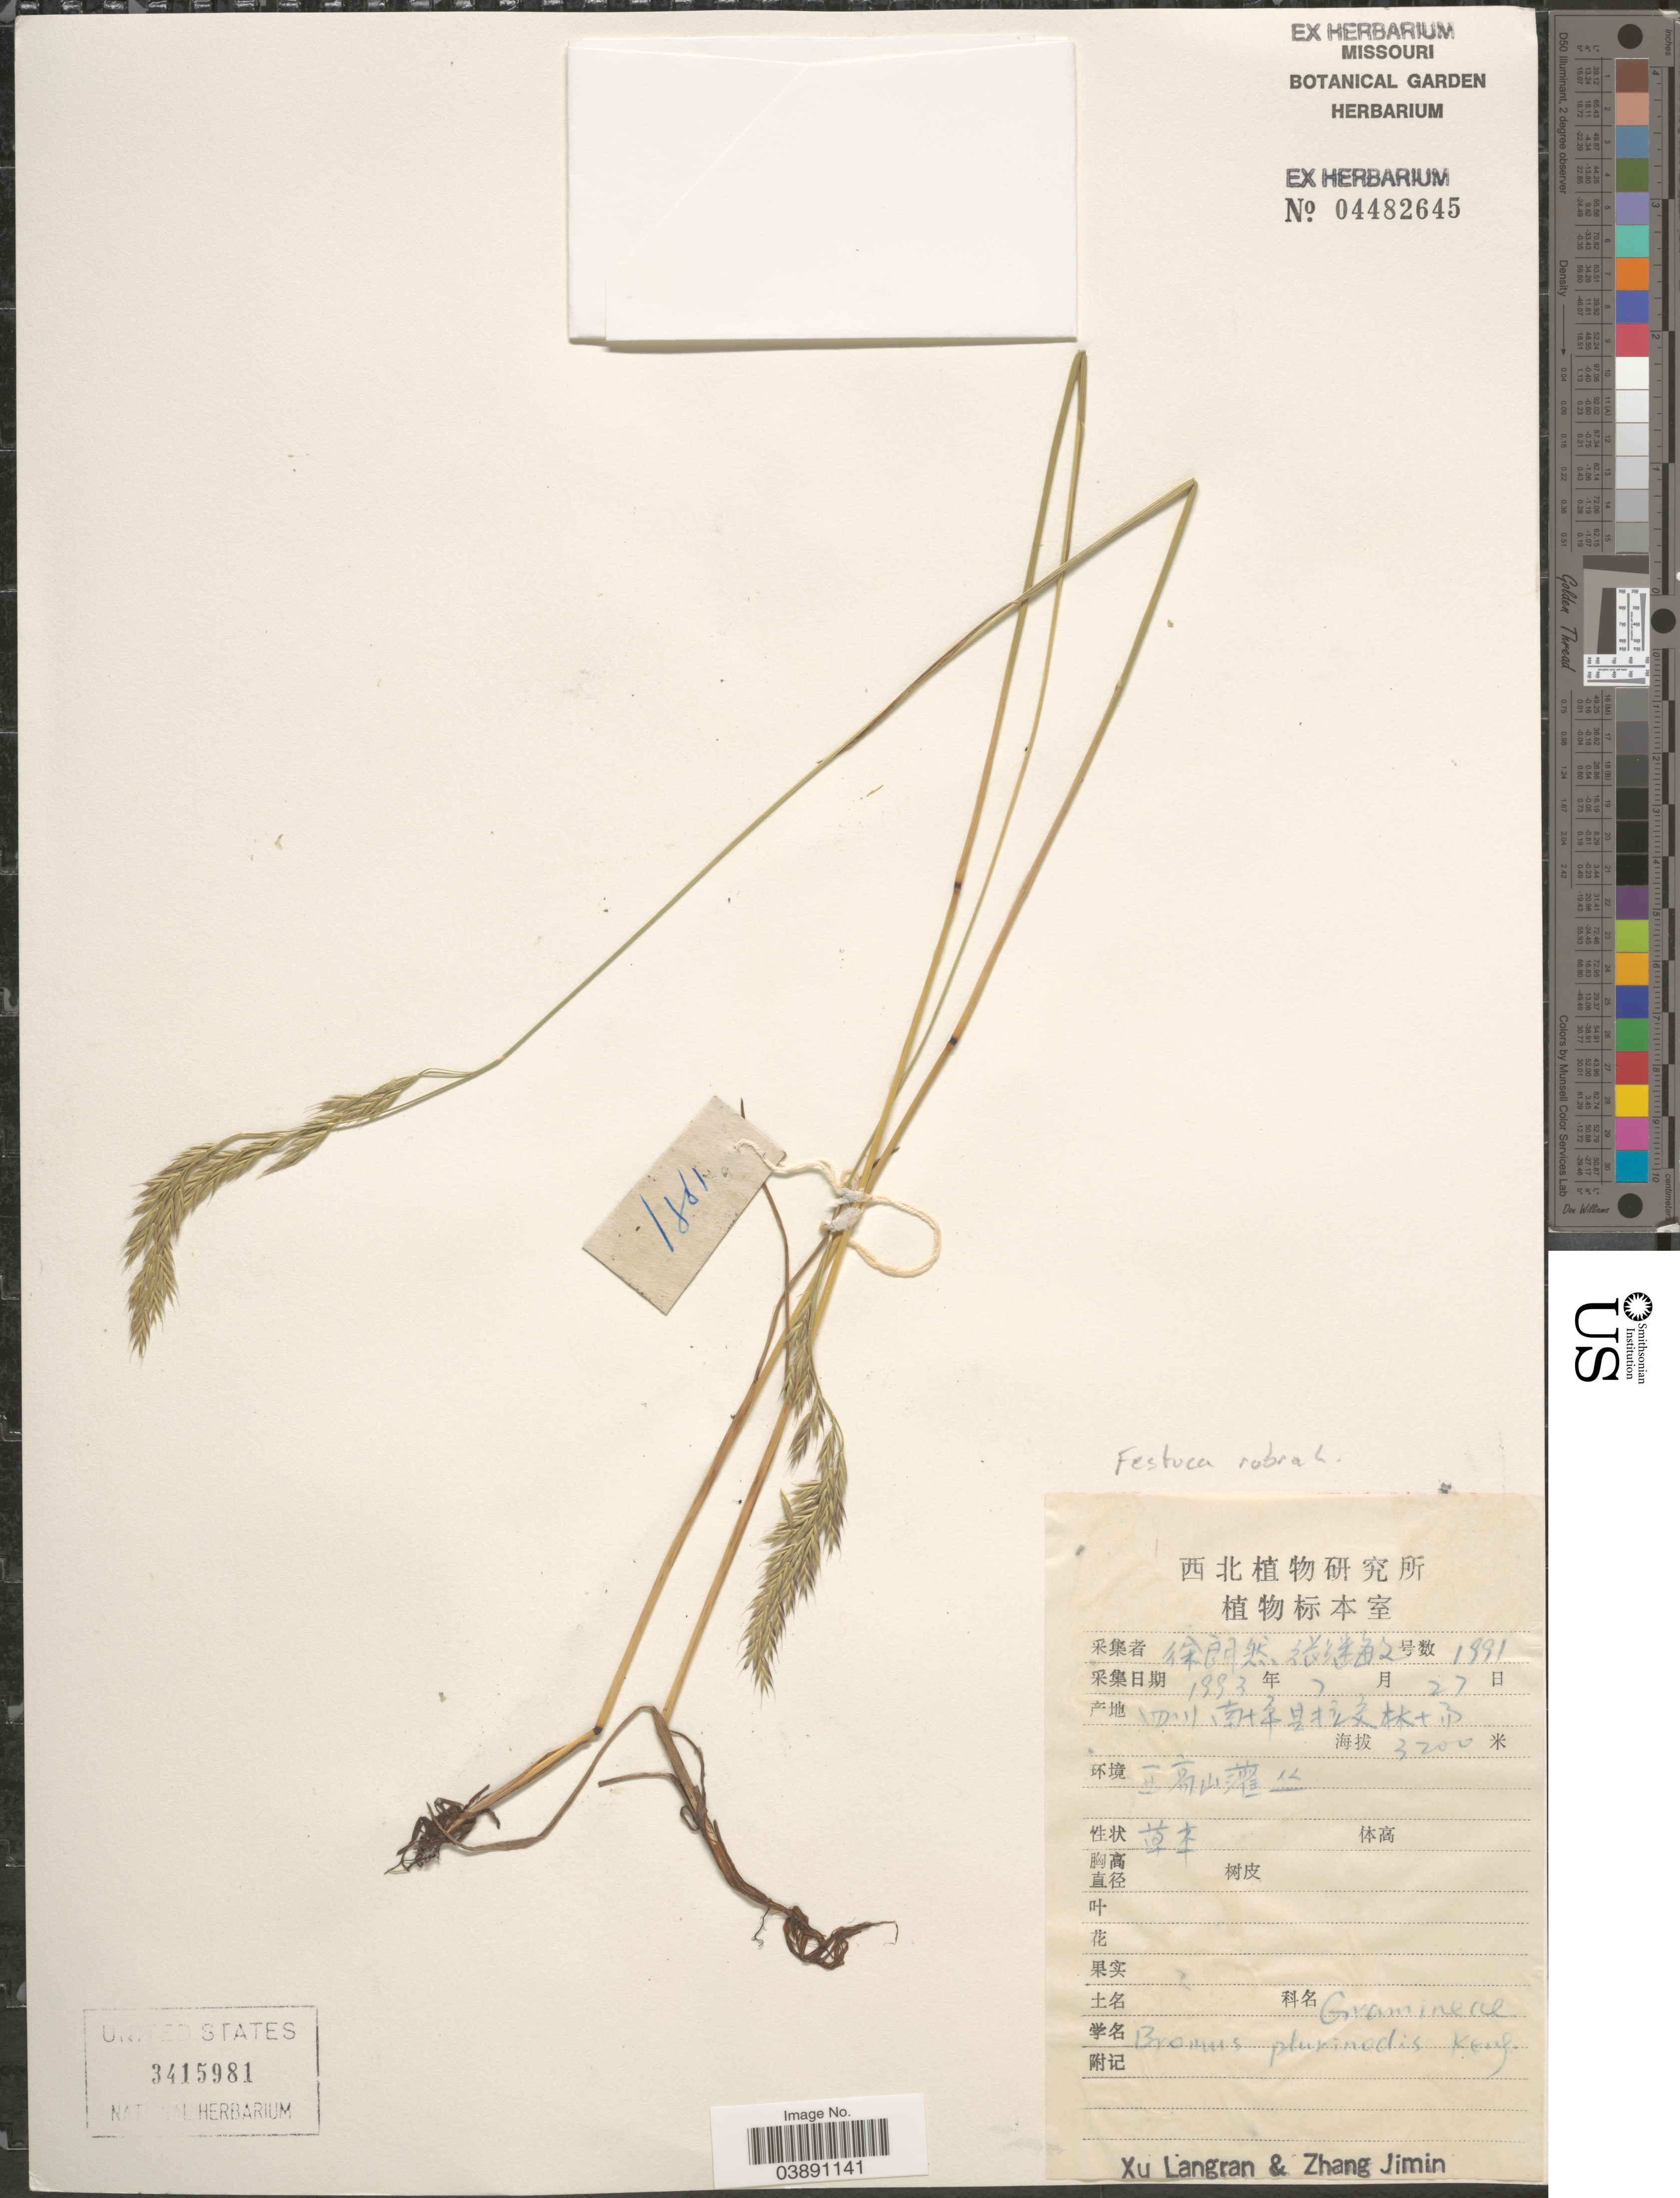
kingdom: Plantae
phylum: Tracheophyta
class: Liliopsida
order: Poales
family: Poaceae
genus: Festuca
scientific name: Festuca rubra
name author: L.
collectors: L. Xu & J. Zhang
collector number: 1891*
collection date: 1993-07-27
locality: X.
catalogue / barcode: US 3415981